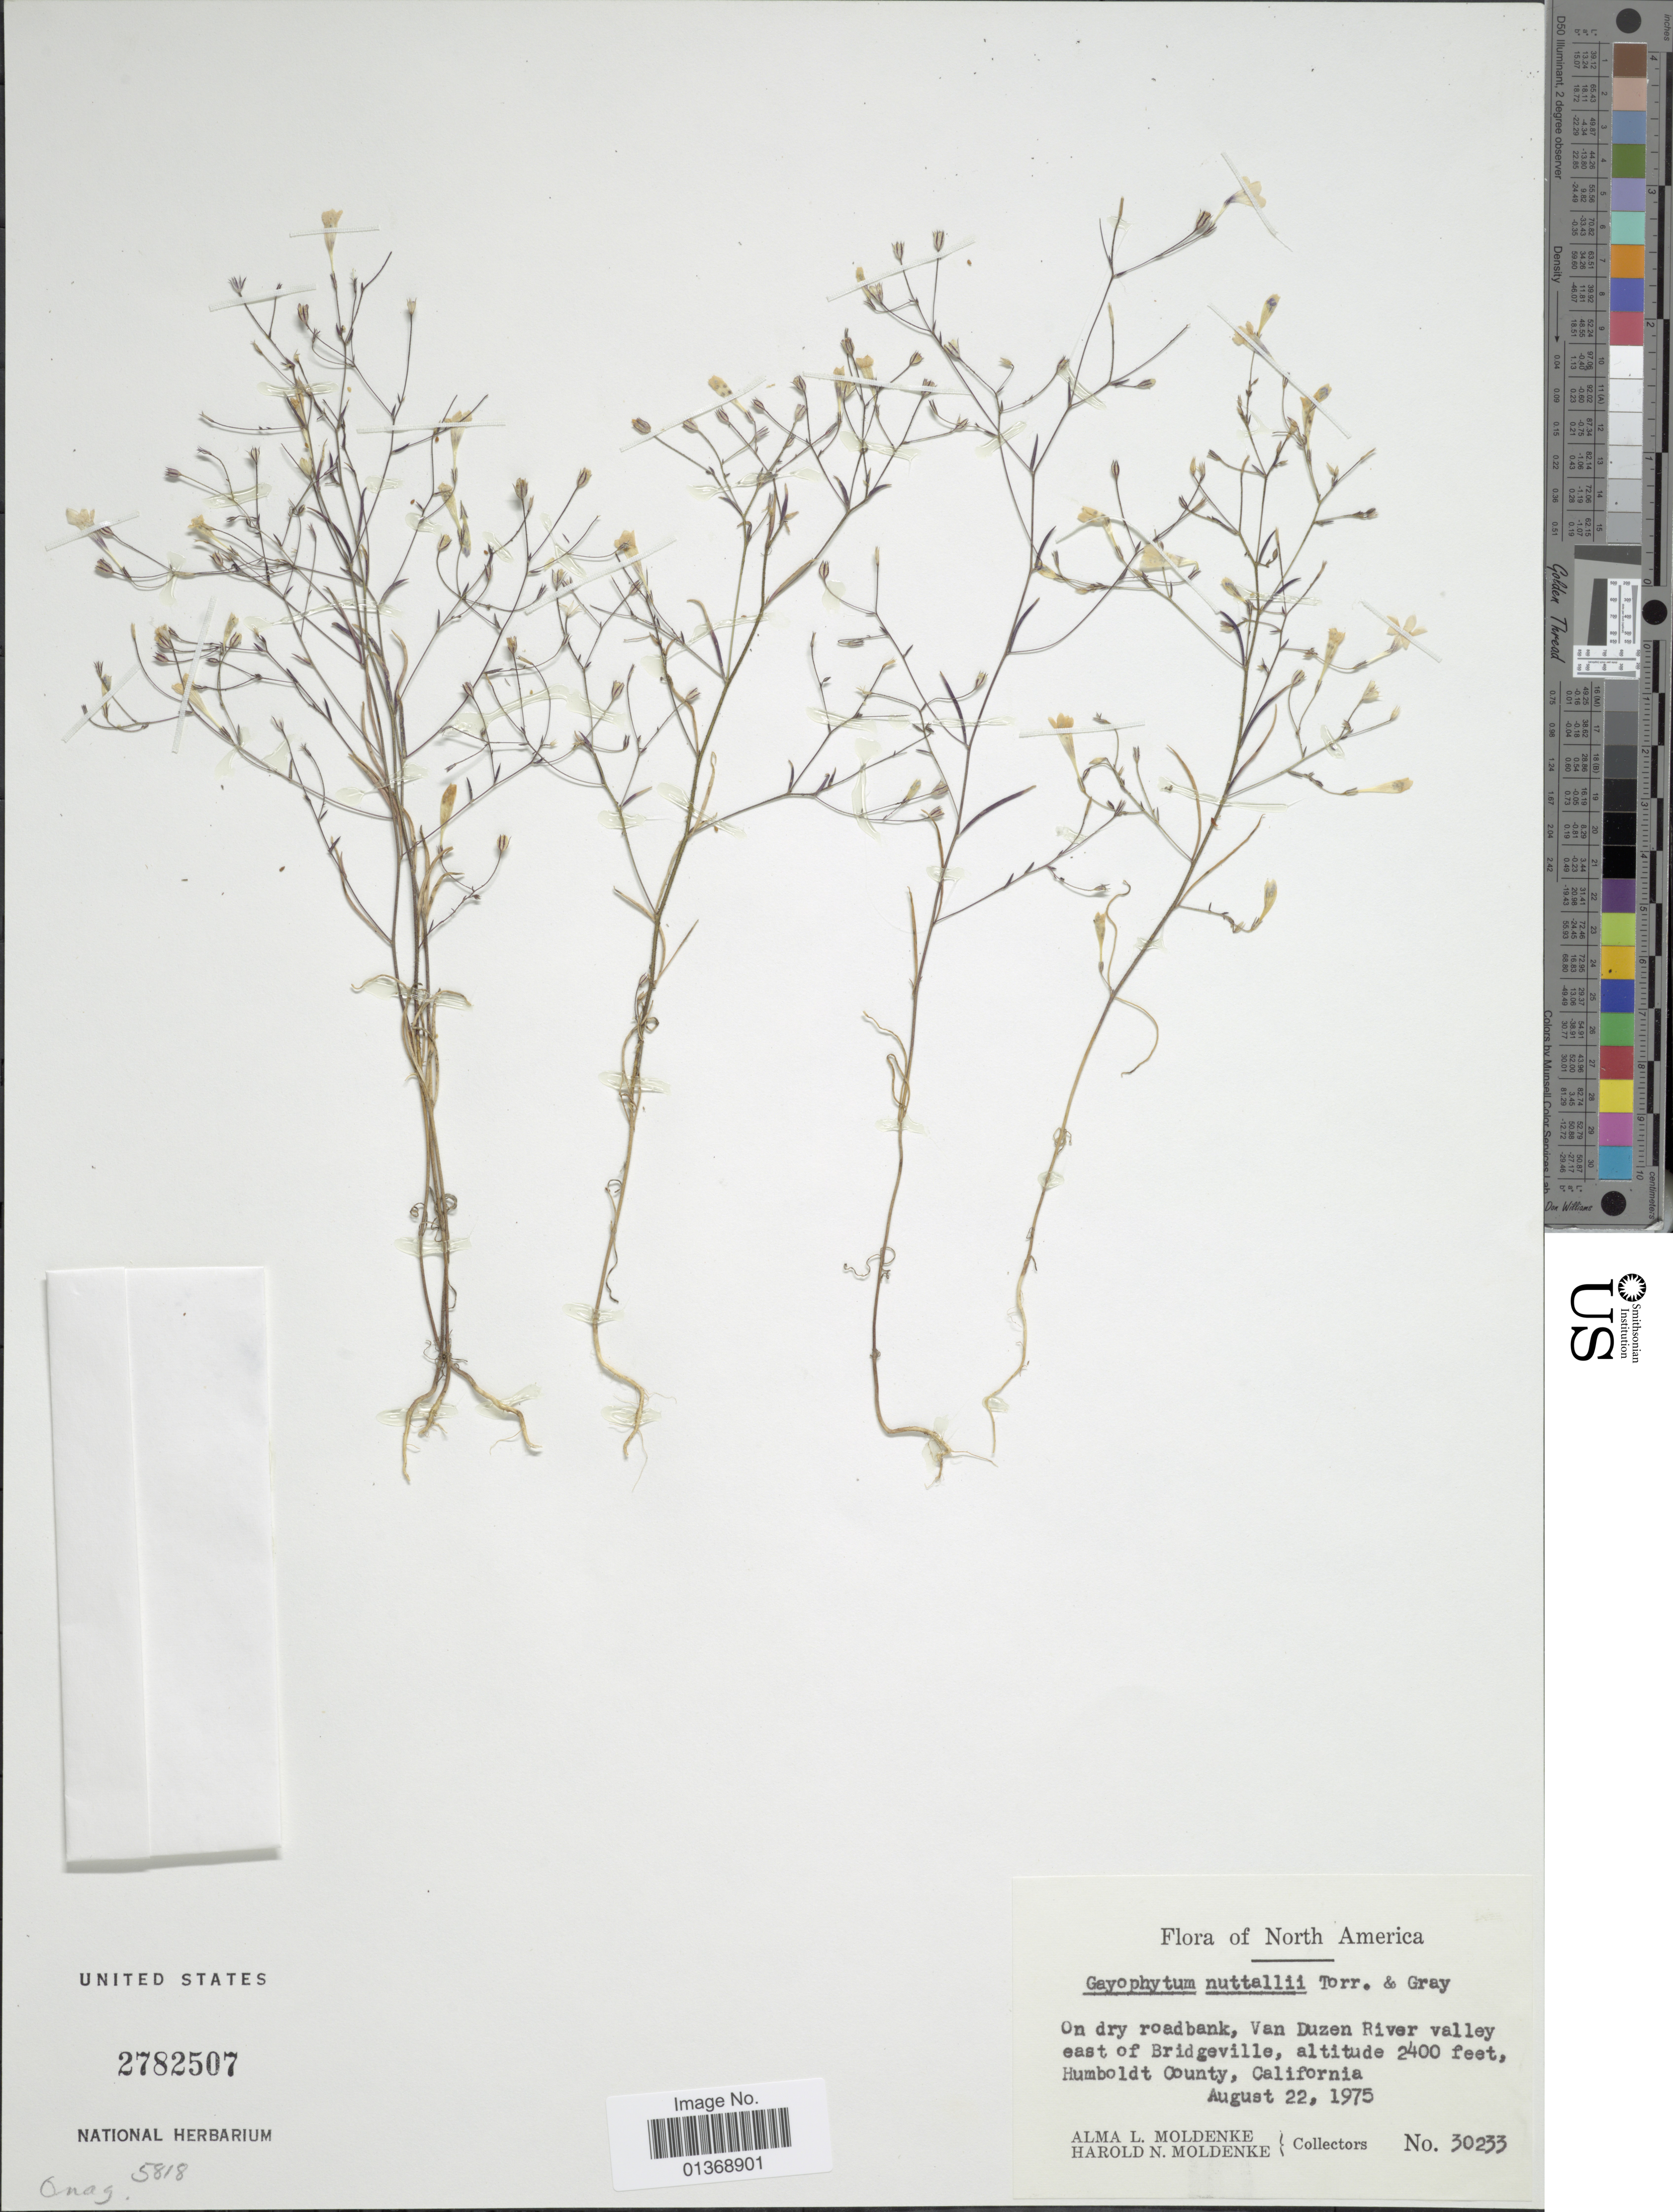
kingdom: Plantae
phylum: Tracheophyta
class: Magnoliopsida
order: Myrtales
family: Onagraceae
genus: Gayophytum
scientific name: Gayophytum diffusum subsp. parviflorum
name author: F. H. Lewis & Szweyk.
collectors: A. L. Moldenke & H. N. Moldenke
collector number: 30233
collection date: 1975-08-22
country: United States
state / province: California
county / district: Humboldt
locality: On dry roadbank, Van Duzen River valley east of Bridgeville, Humboldt County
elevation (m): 732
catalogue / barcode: US 2782507